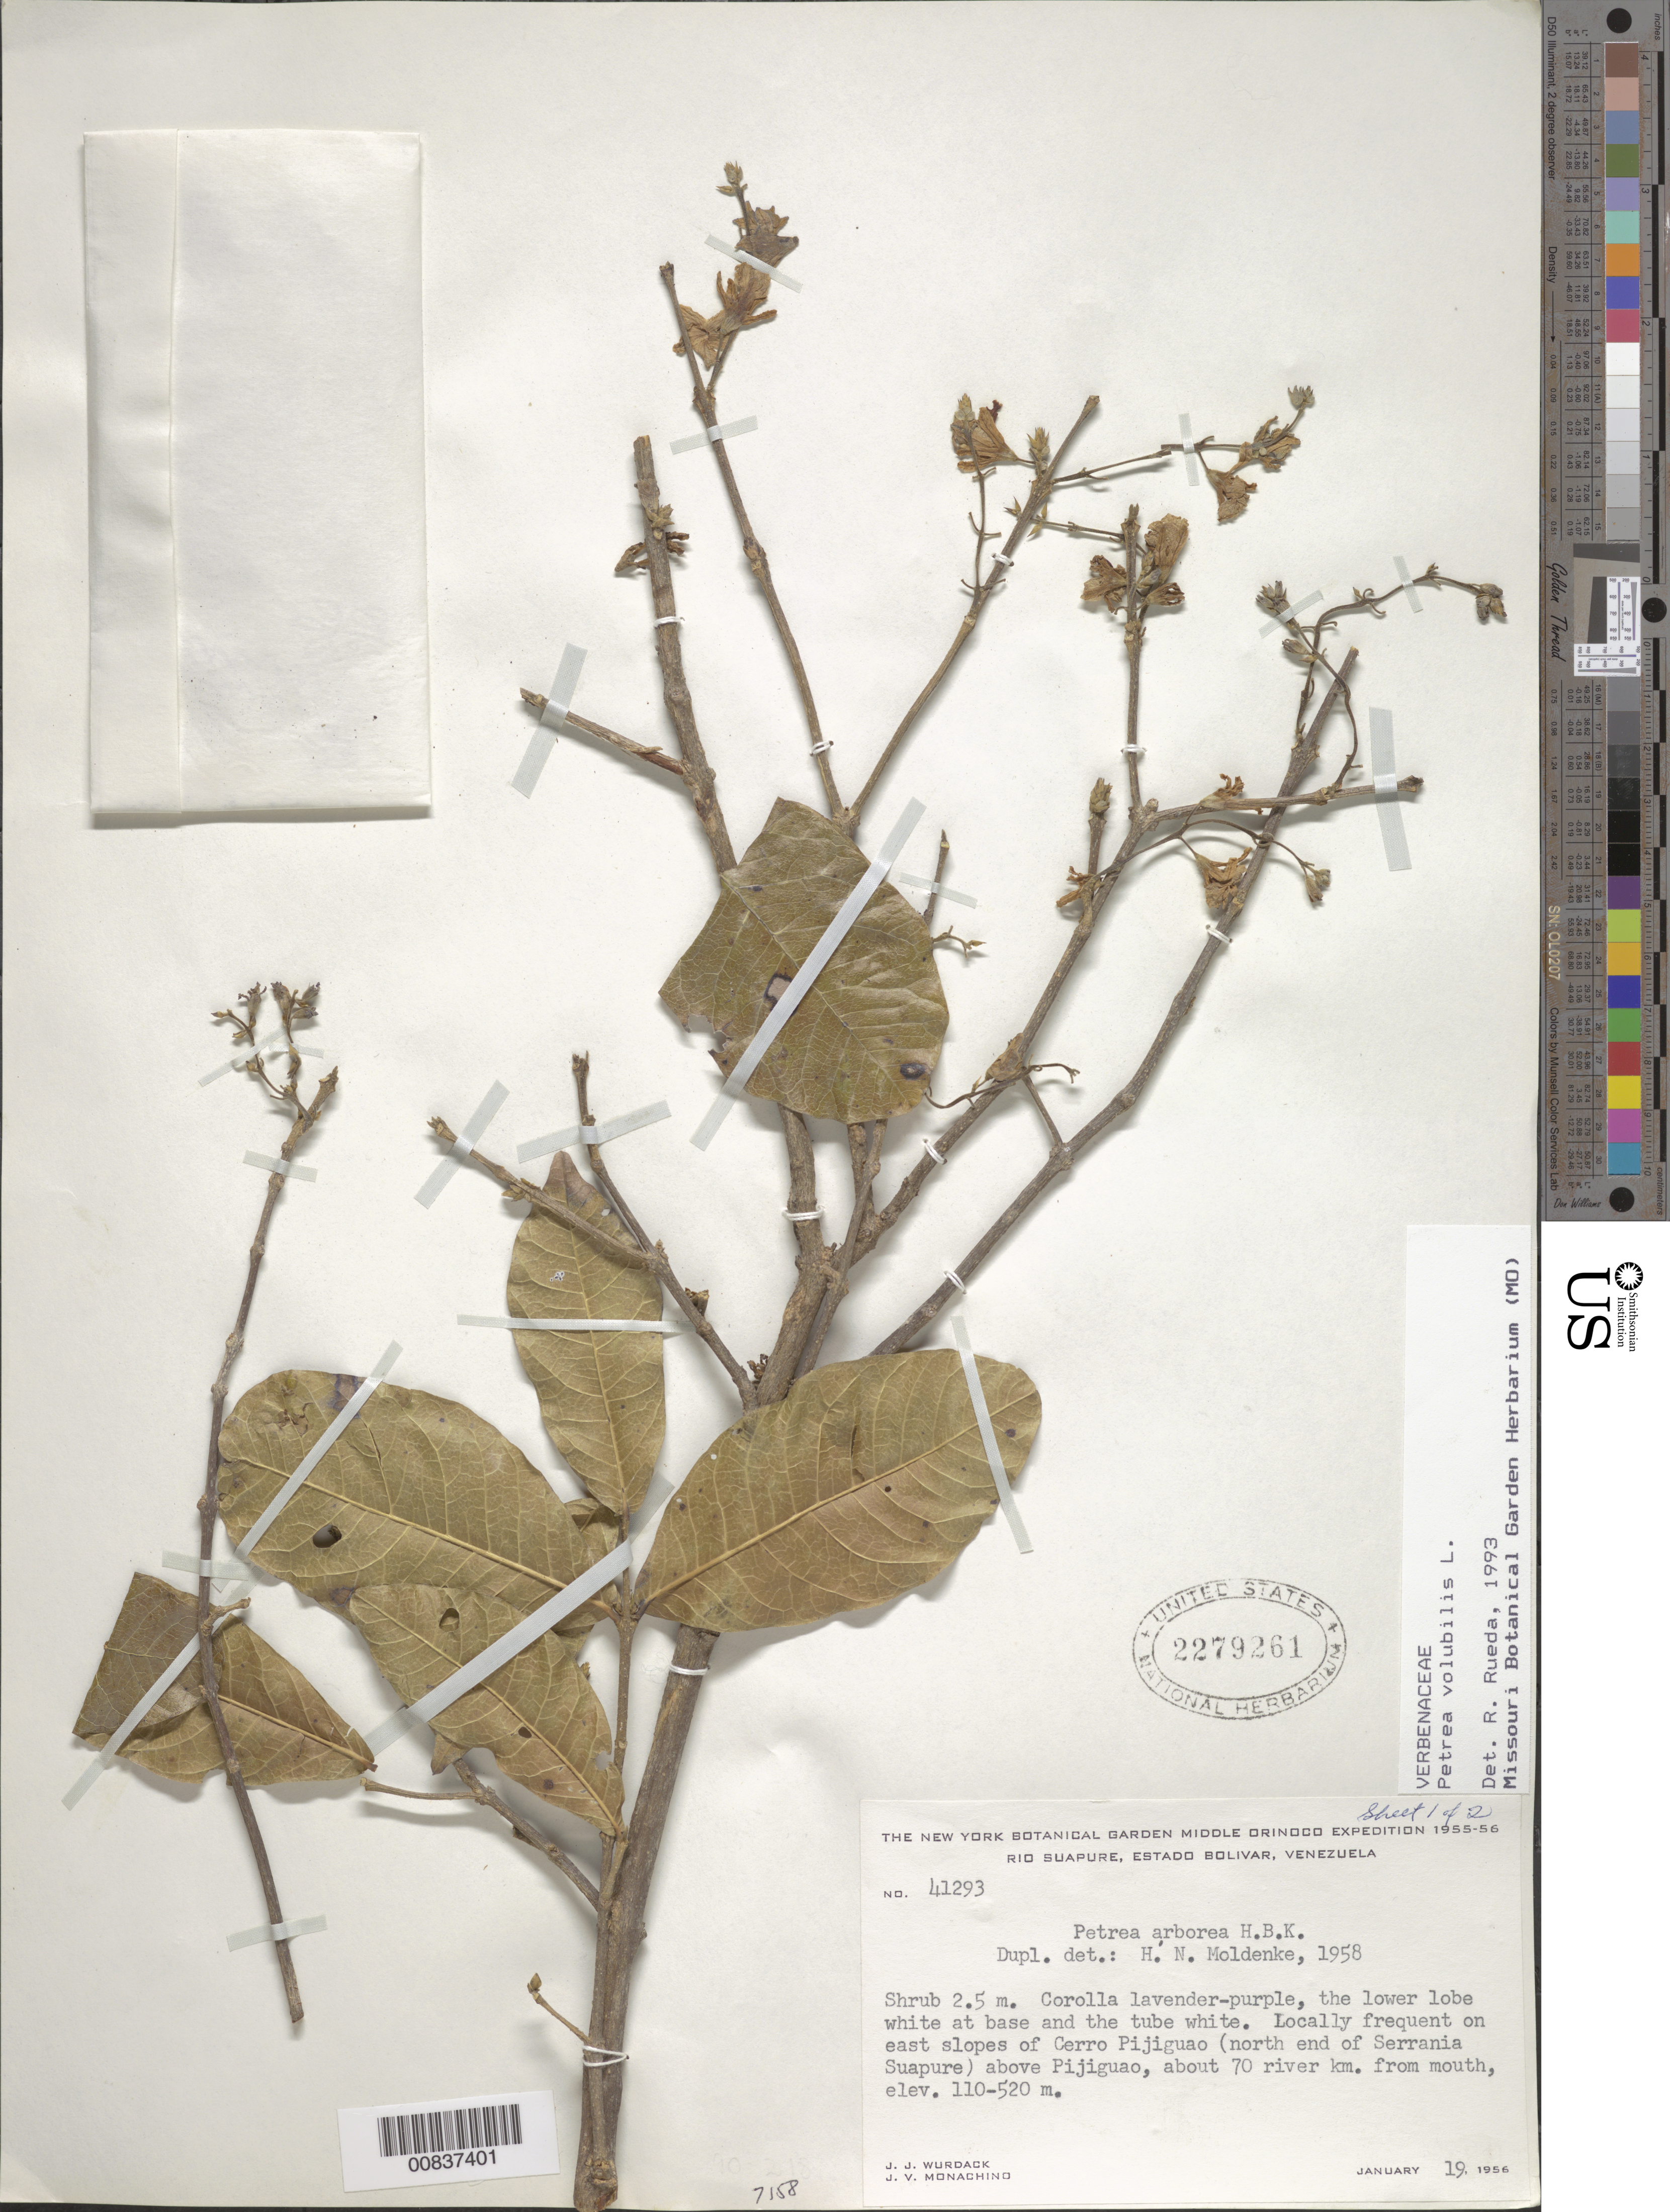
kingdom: Plantae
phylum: Tracheophyta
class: Magnoliopsida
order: Lamiales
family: Verbenaceae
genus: Petrea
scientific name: Petrea volubilis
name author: L.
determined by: Rueda, R. M.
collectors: J. J. Wurdack & J. V. Monachino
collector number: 41293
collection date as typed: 19-Jan-56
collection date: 1956-01-19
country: Venezuela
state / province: Bolívar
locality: Cerro Pijiguao, upper E slope, N end of Serrania Suapure above Pijiguao, about 70 river km from mouth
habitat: Slopes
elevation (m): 110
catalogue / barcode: US 2279261